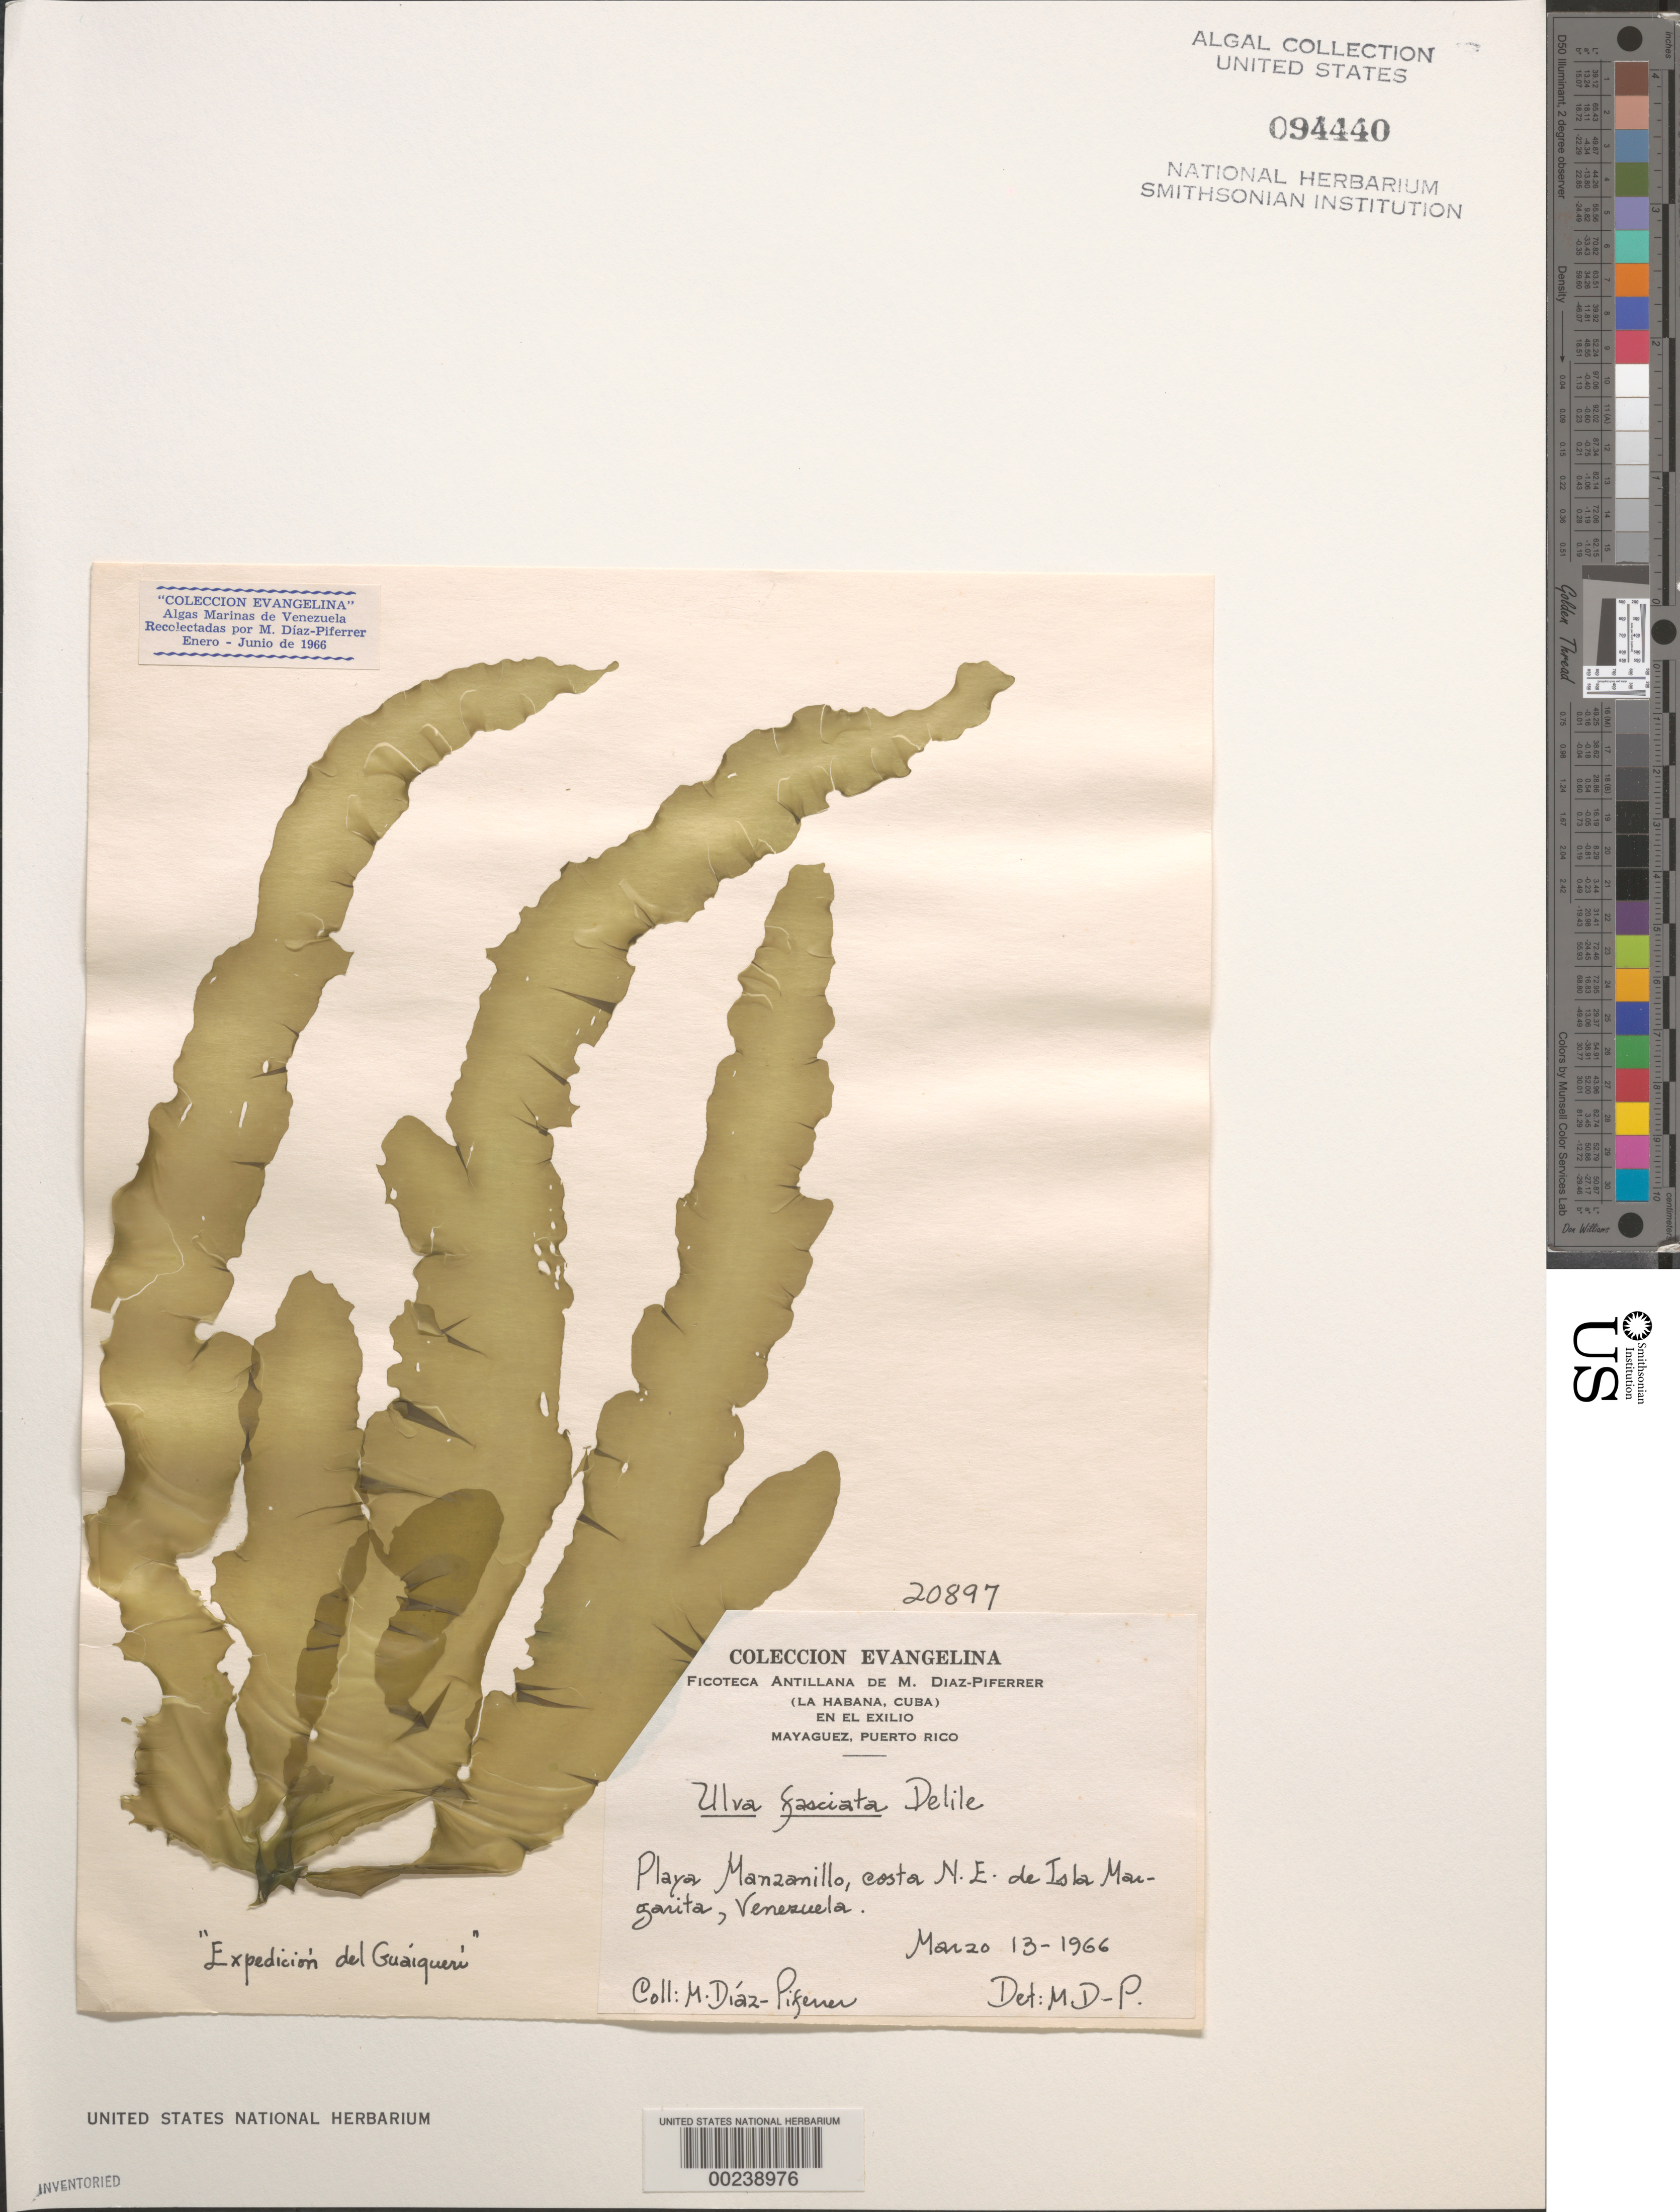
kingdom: Plantae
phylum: Chlorophyta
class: Ulvophyceae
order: Ulvales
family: Ulvaceae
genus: Ulva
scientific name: Ulva lactuca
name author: L.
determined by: Algae name updating Project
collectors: M. Diaz-Piferrer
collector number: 20897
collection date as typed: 13 Mar 1966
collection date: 1966-03-13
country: Venezuela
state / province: Nueva Esparta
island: Margarita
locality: Playa Manzanillo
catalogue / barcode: US 94440